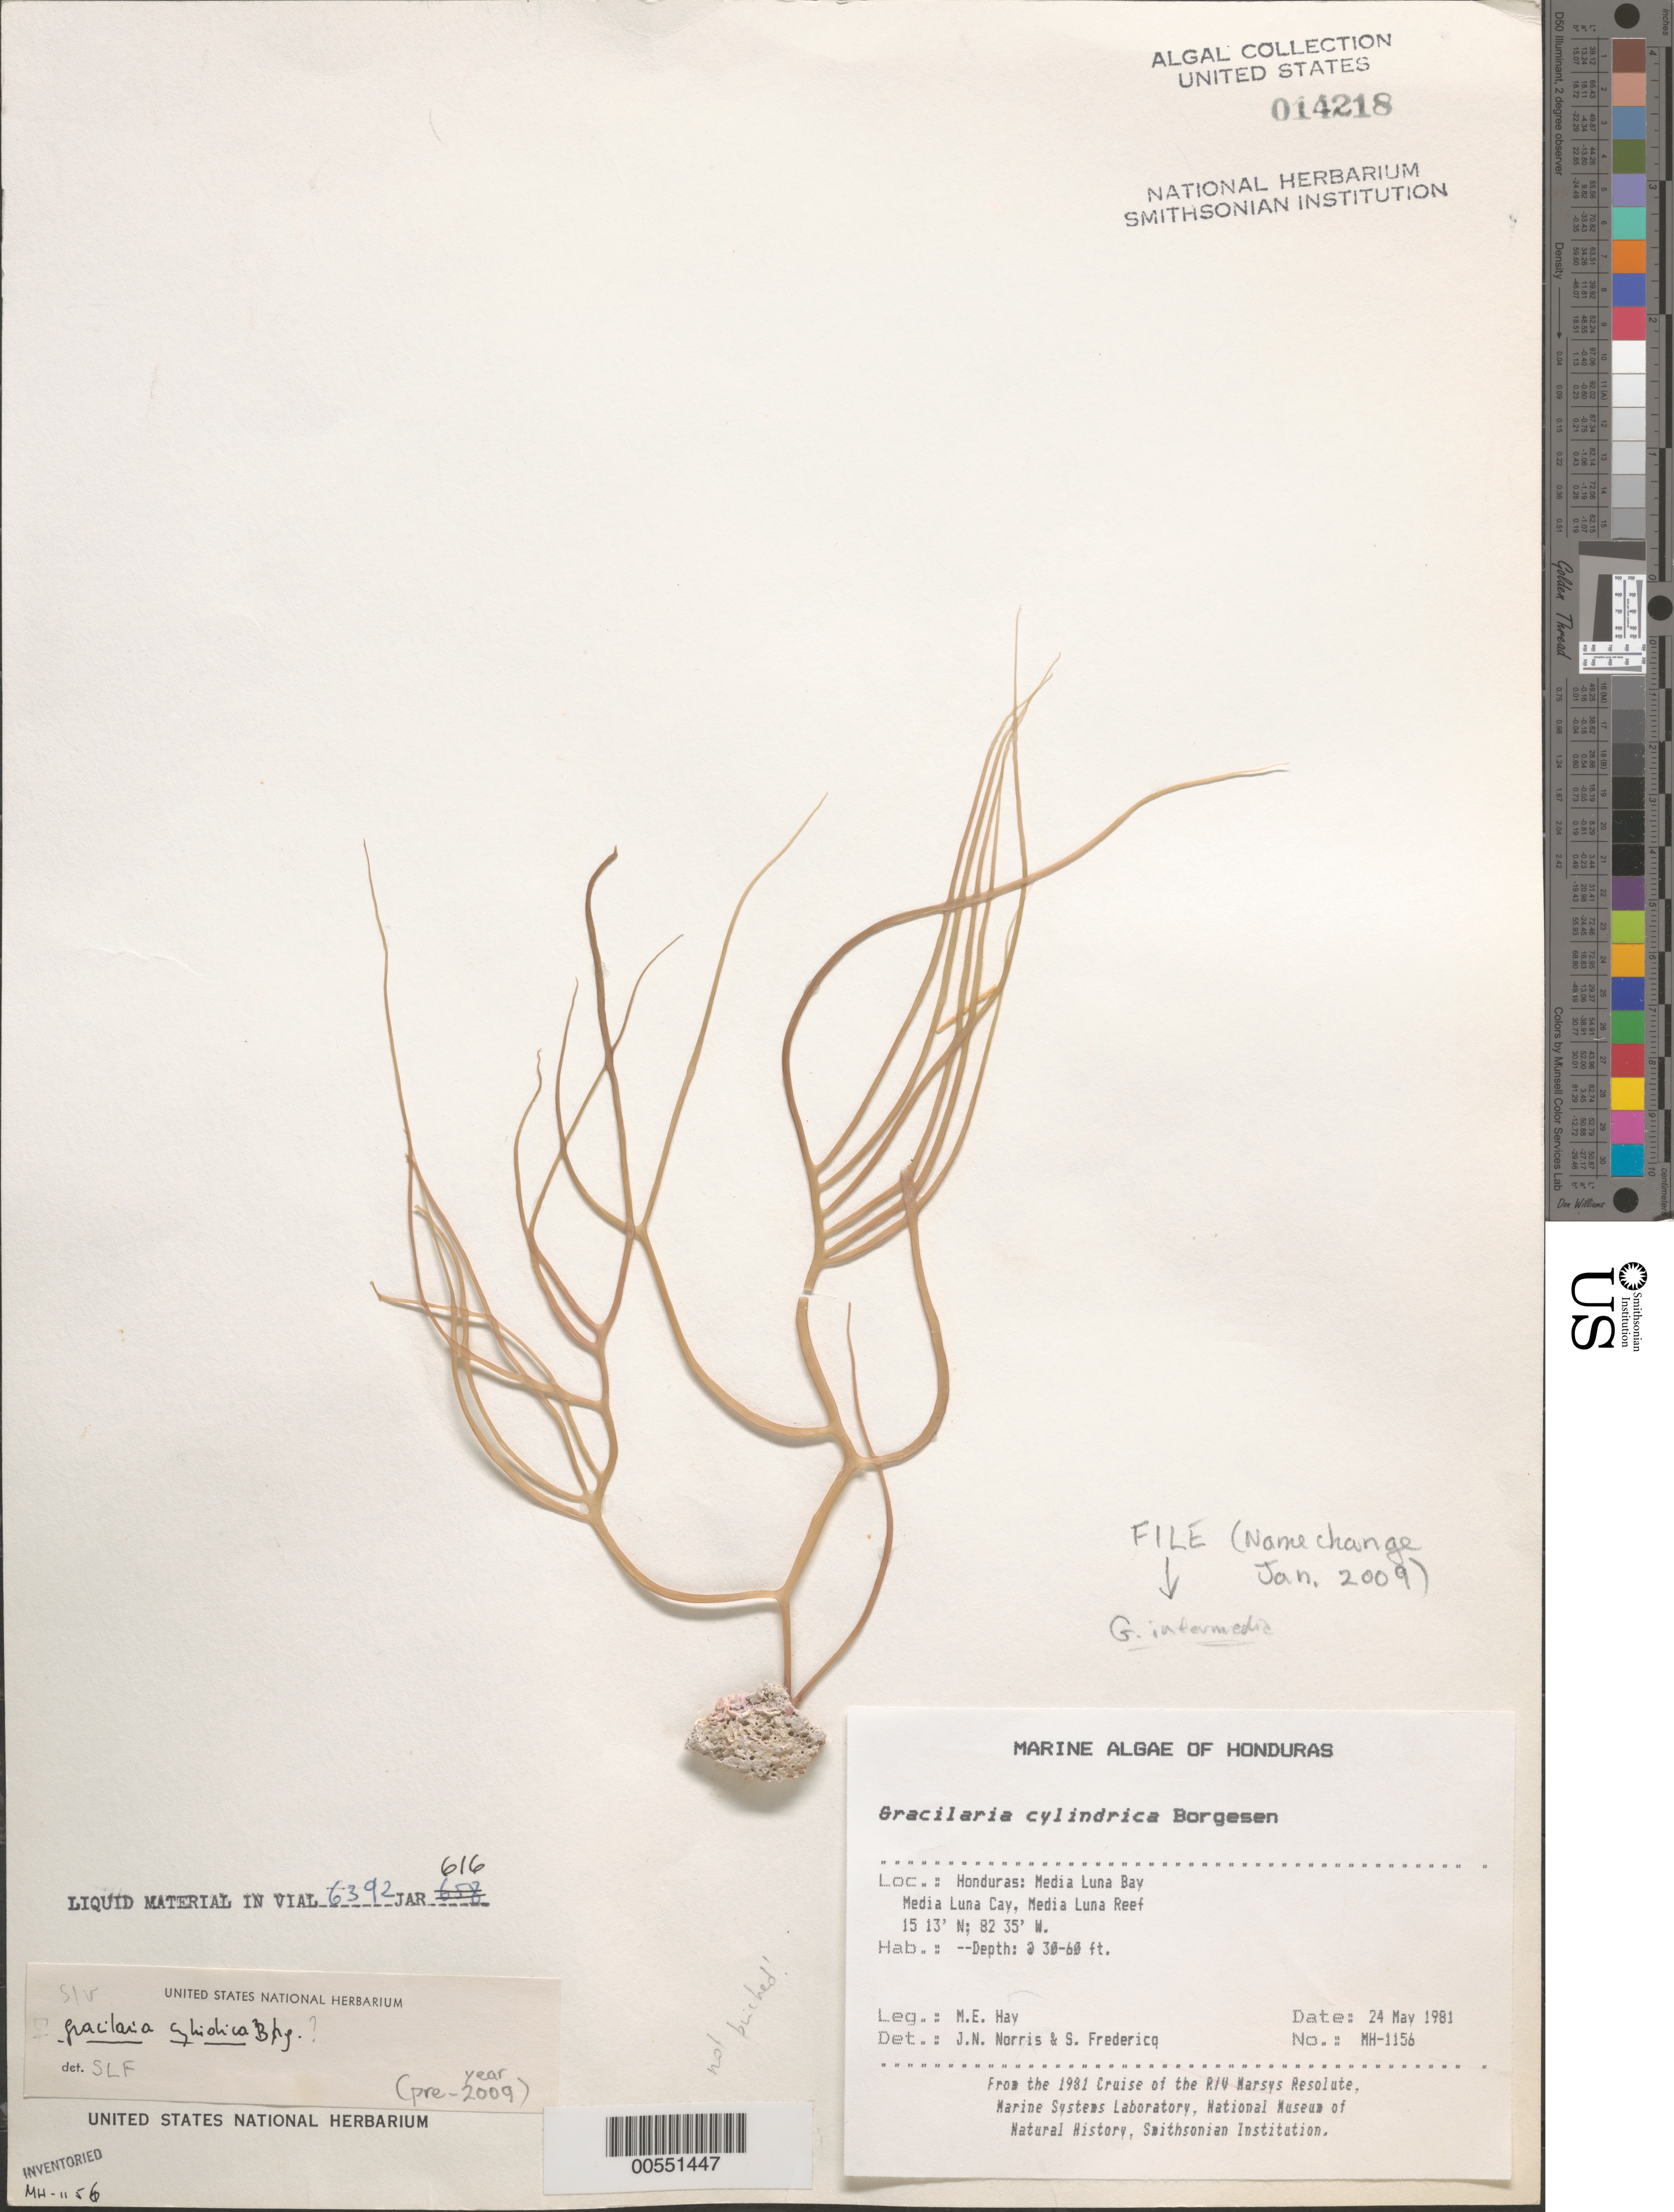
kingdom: Plantae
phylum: Rhodophyta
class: Florideophyceae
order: Gracilariales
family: Gracilariaceae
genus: Gracilaria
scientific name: Gracilaria intermedia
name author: J. Agardh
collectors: M. E. Hay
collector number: MEH-1156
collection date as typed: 24 May 1981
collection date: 1981-05-24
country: Honduras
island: Media Luna Cay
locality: Media Luna Bay, Media Luna Reef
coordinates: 15 13' N, 82 35' W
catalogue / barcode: US 14218